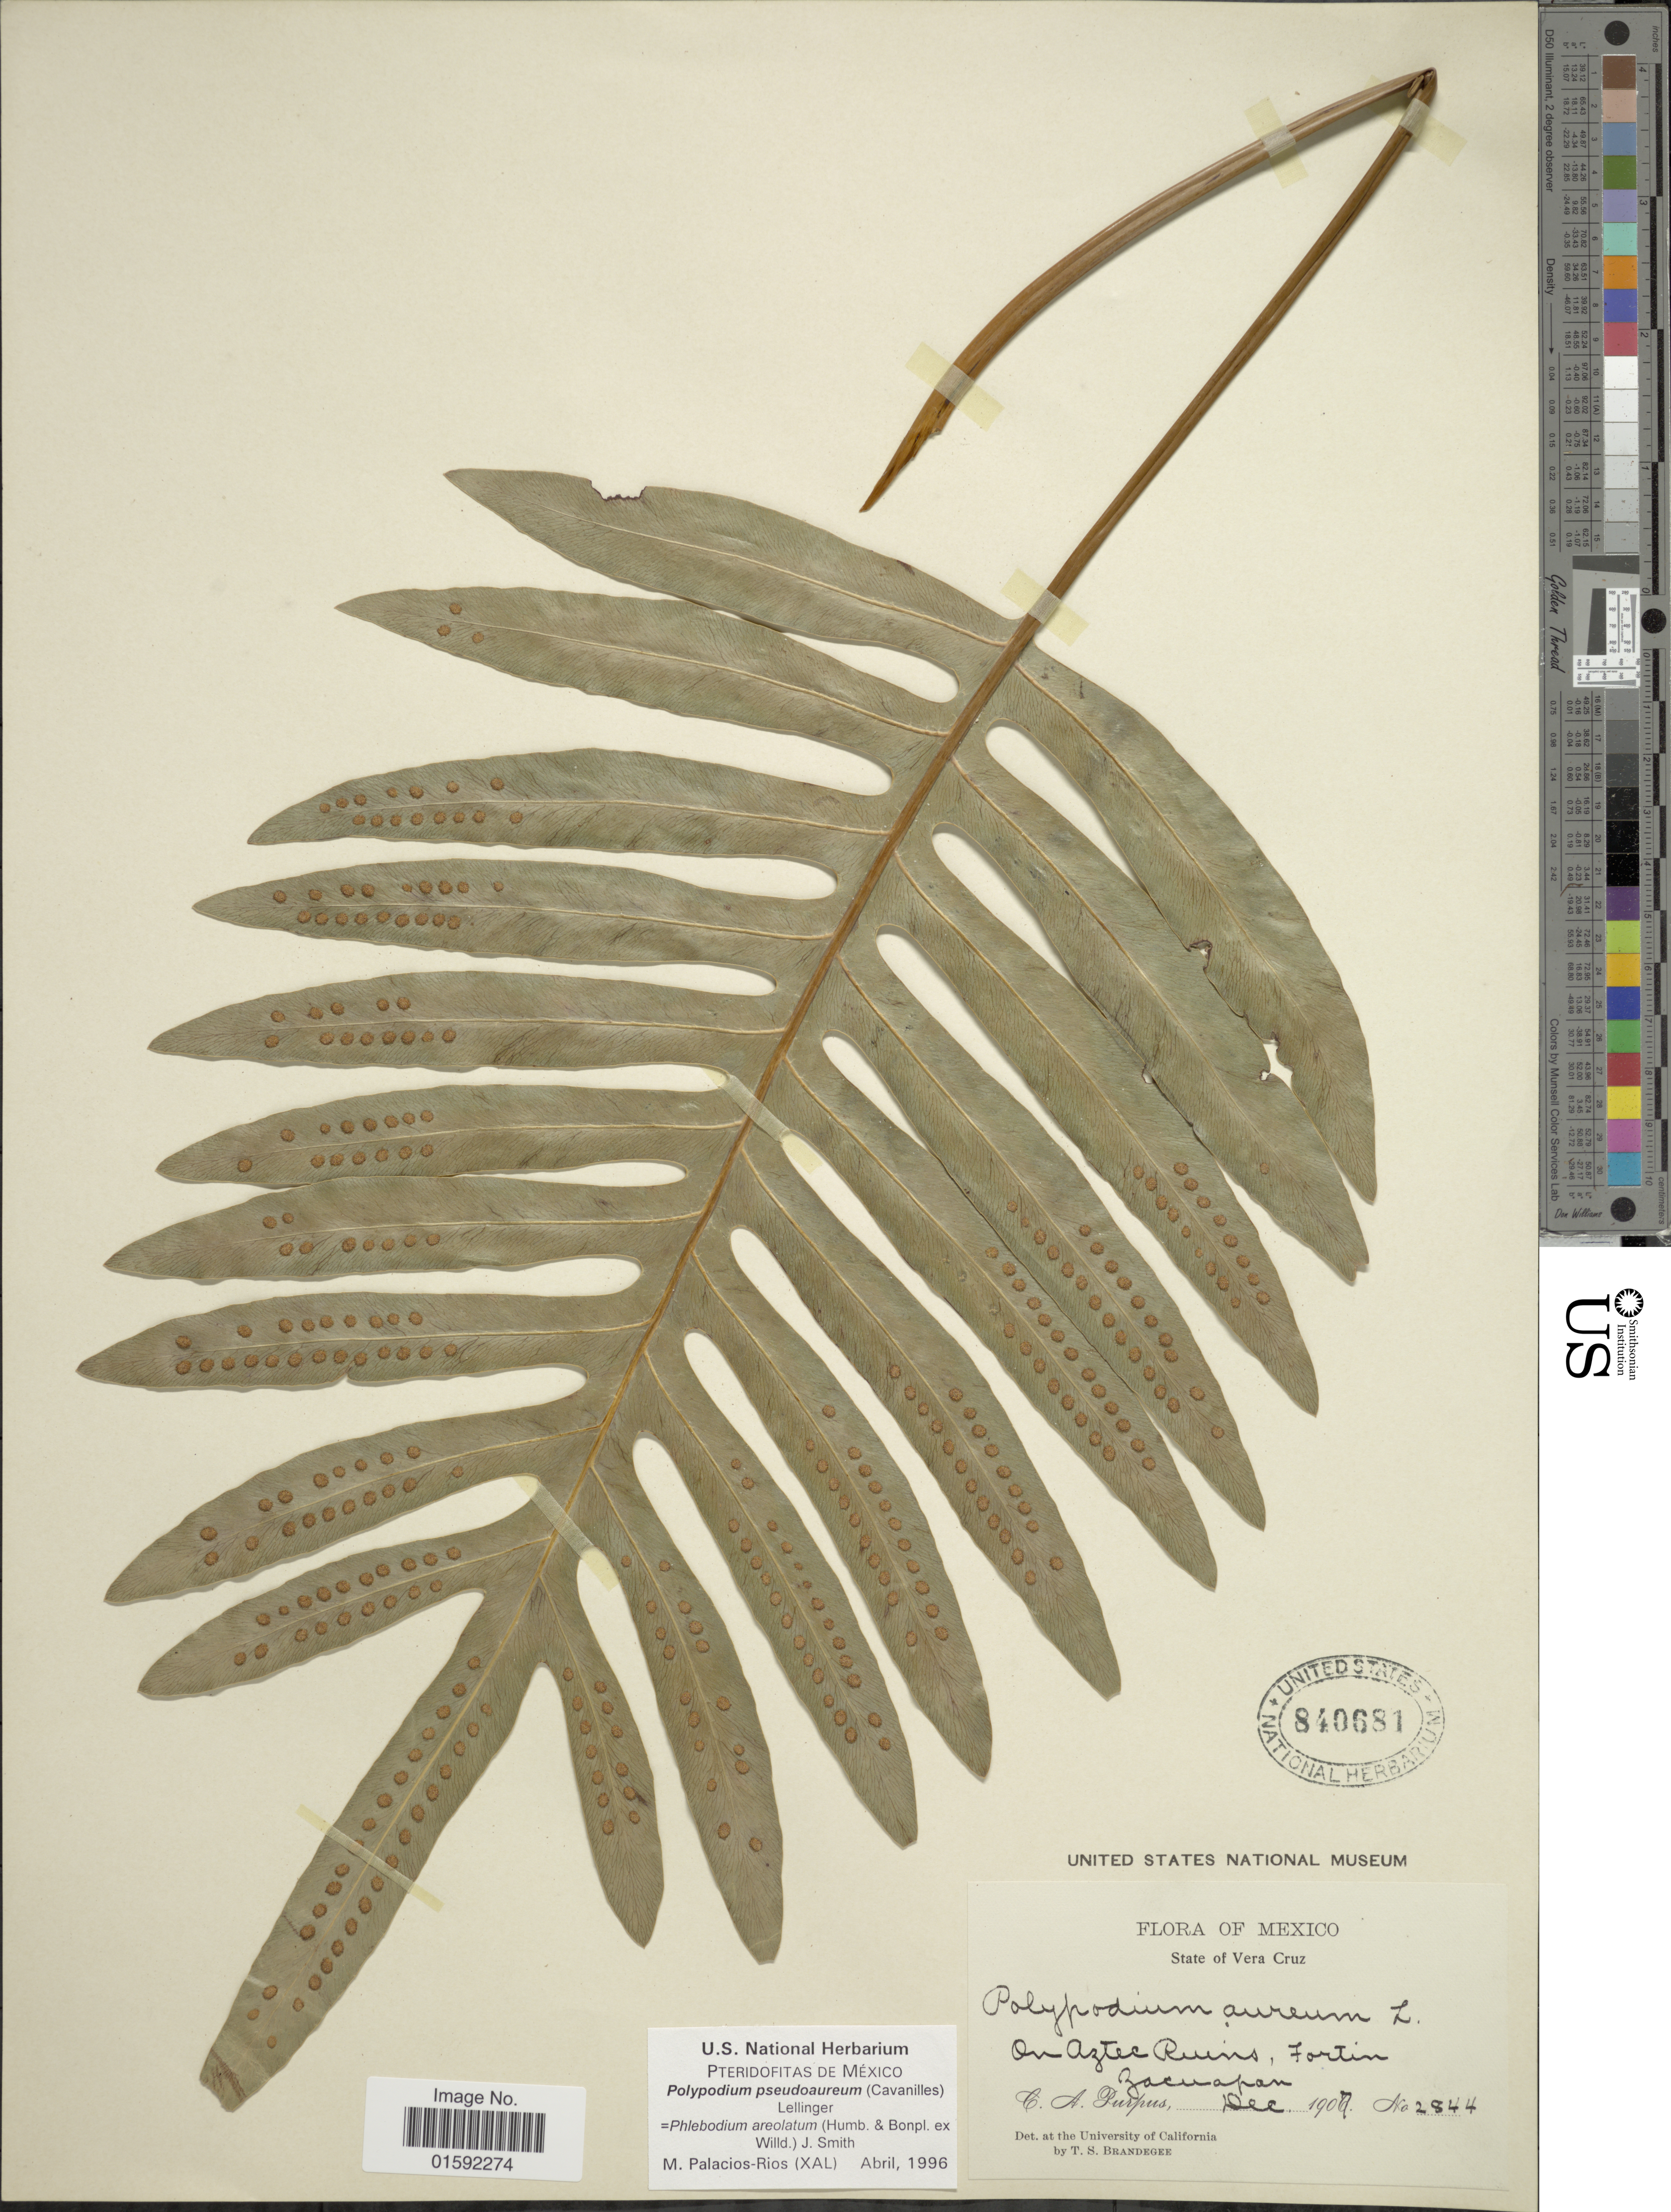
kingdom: Plantae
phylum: Tracheophyta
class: Polypodiopsida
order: Polypodiales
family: Polypodiaceae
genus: Phlebodium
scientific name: Phlebodium pseudoaureum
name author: (Cav.) Lellinger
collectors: C. A. Purpus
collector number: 2844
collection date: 1907-12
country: Mexico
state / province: Veracruz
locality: Mexico, on Aztec ruins, Fortin Zacuapan. State of Vera Cruz.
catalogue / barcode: US 840681